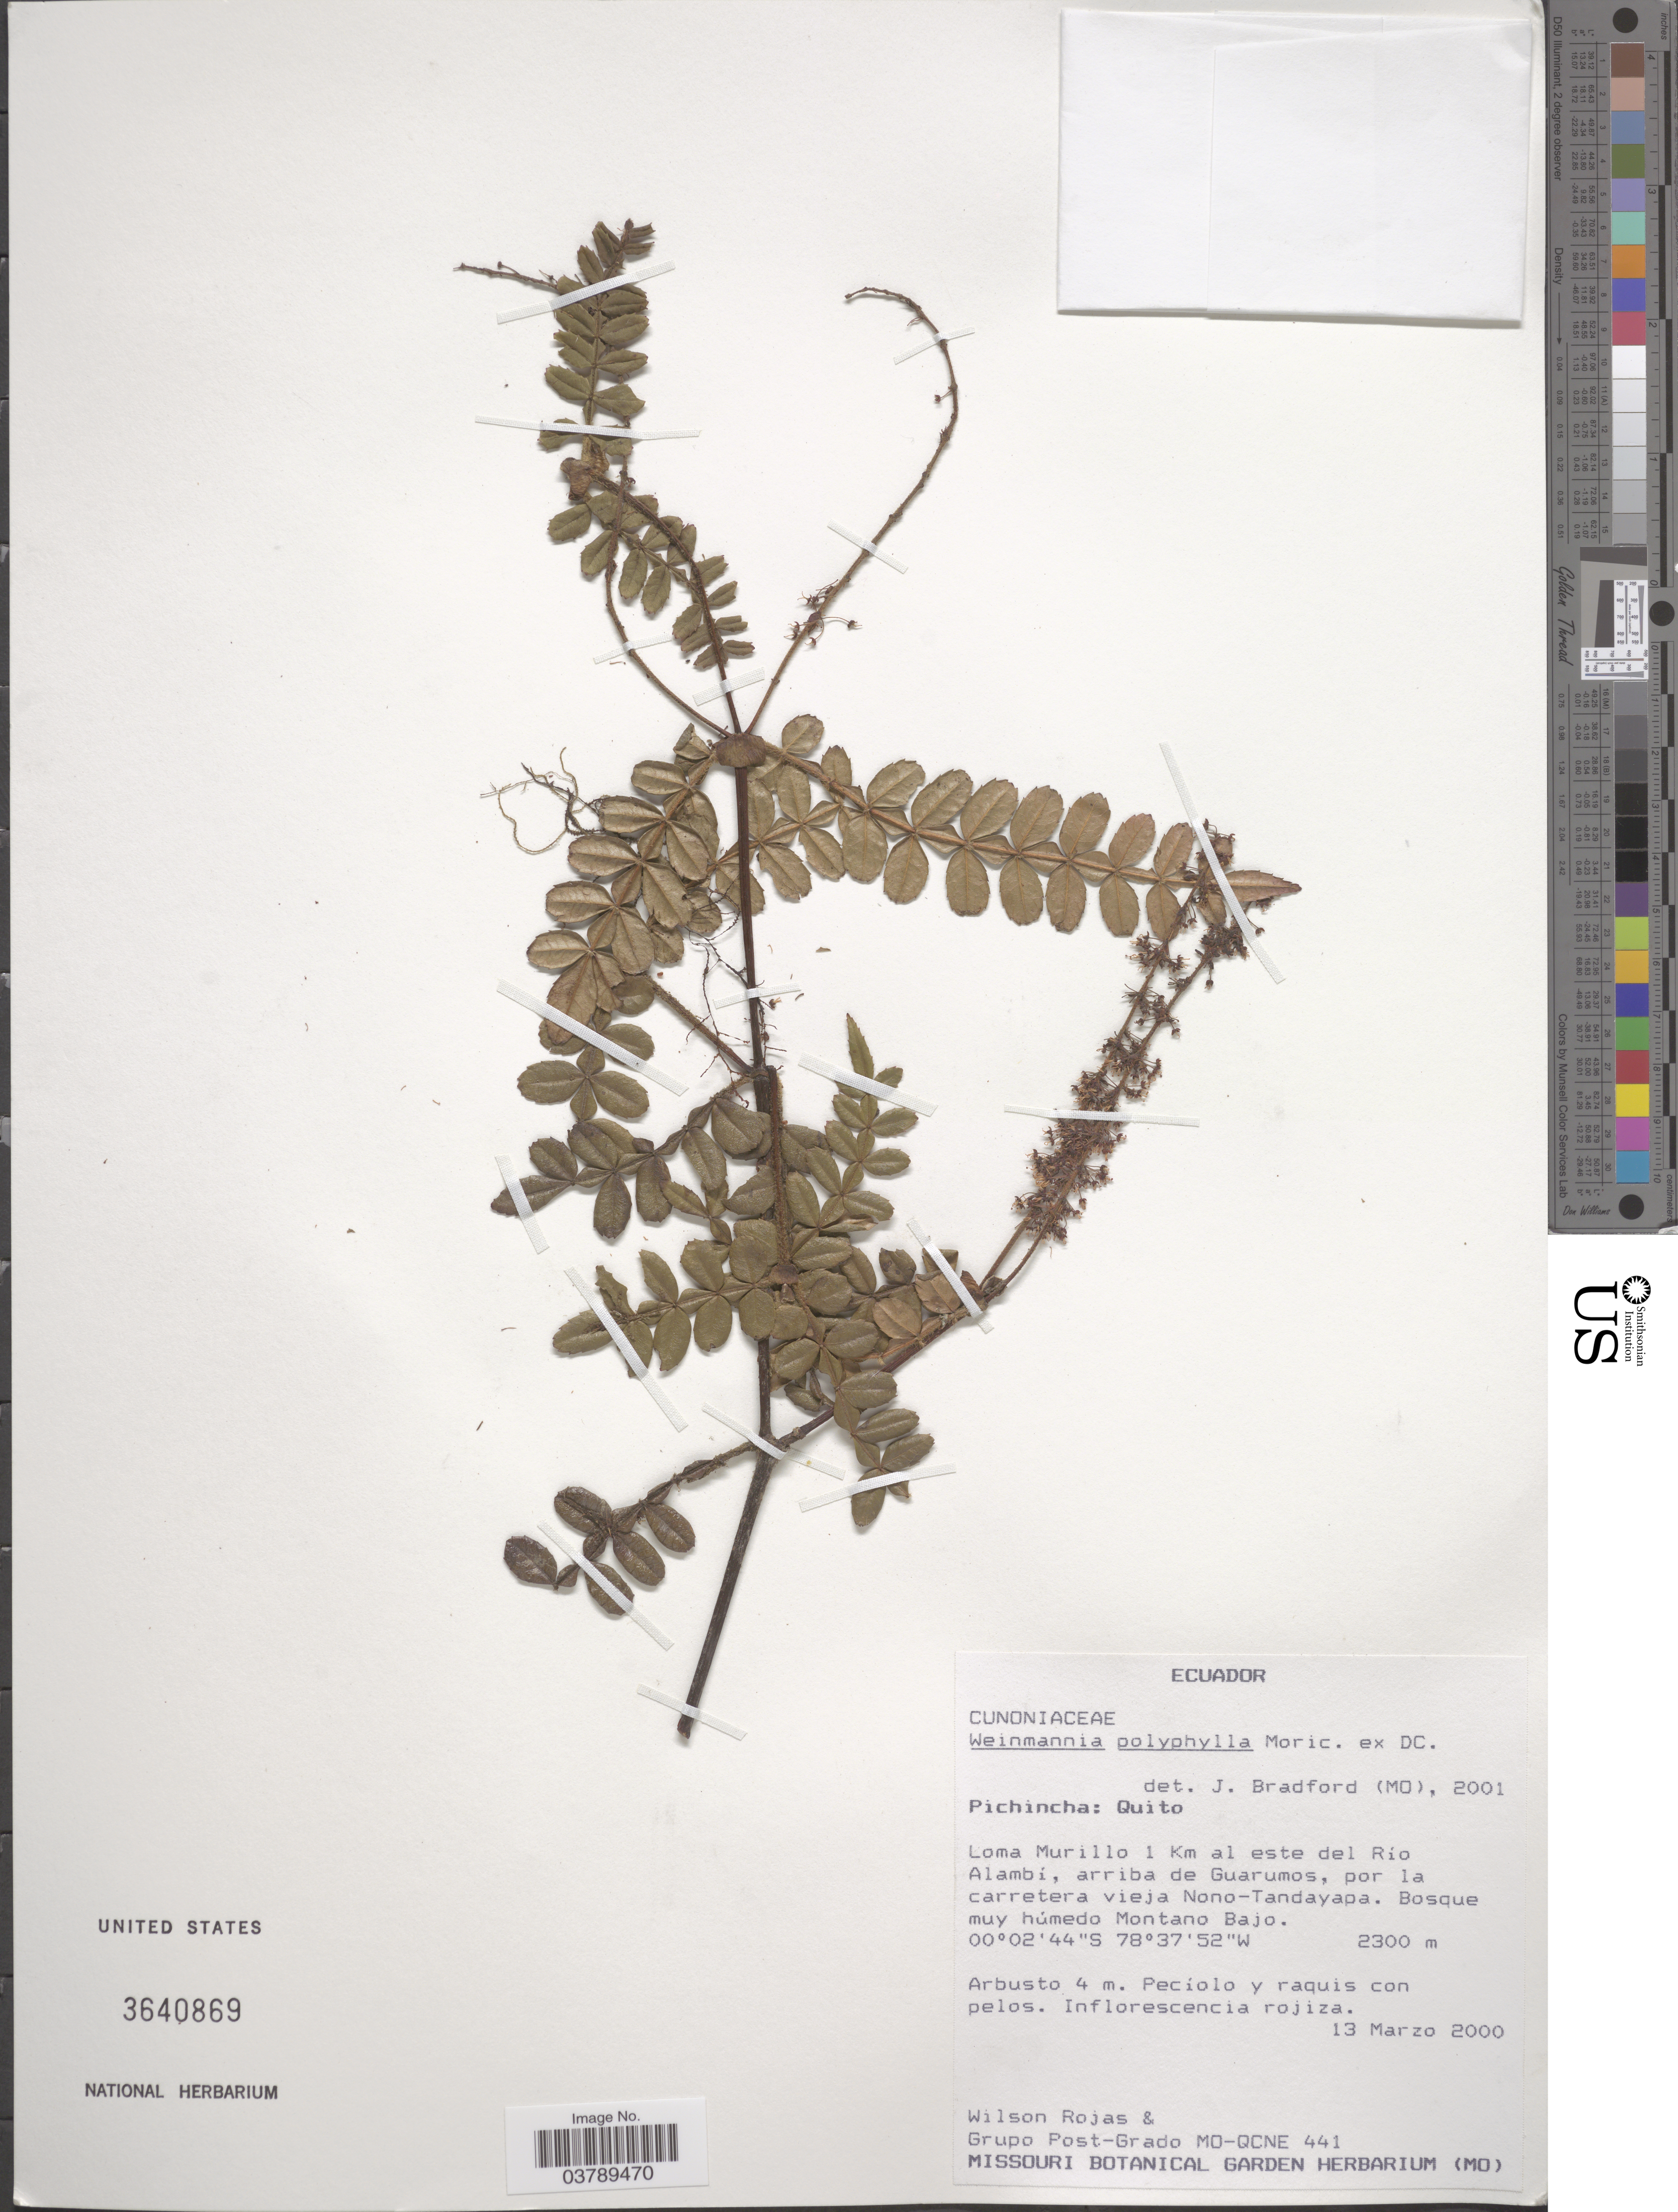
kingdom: Plantae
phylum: Tracheophyta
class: Magnoliopsida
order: Oxalidales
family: Cunoniaceae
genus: Weinmannia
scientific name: Weinmannia polyphylla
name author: Moric. ex DC.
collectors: W. Rojas & Grupo Post-Grado MO-QCNE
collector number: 441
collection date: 2000-03-13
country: Ecuador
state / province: Pichincha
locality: Quito. Loma Murillo 1 Km al este del Río Alambí, arriba de Guarumos, por la carretera vieja Nono-Tandayapa.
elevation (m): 2300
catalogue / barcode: US 3640869